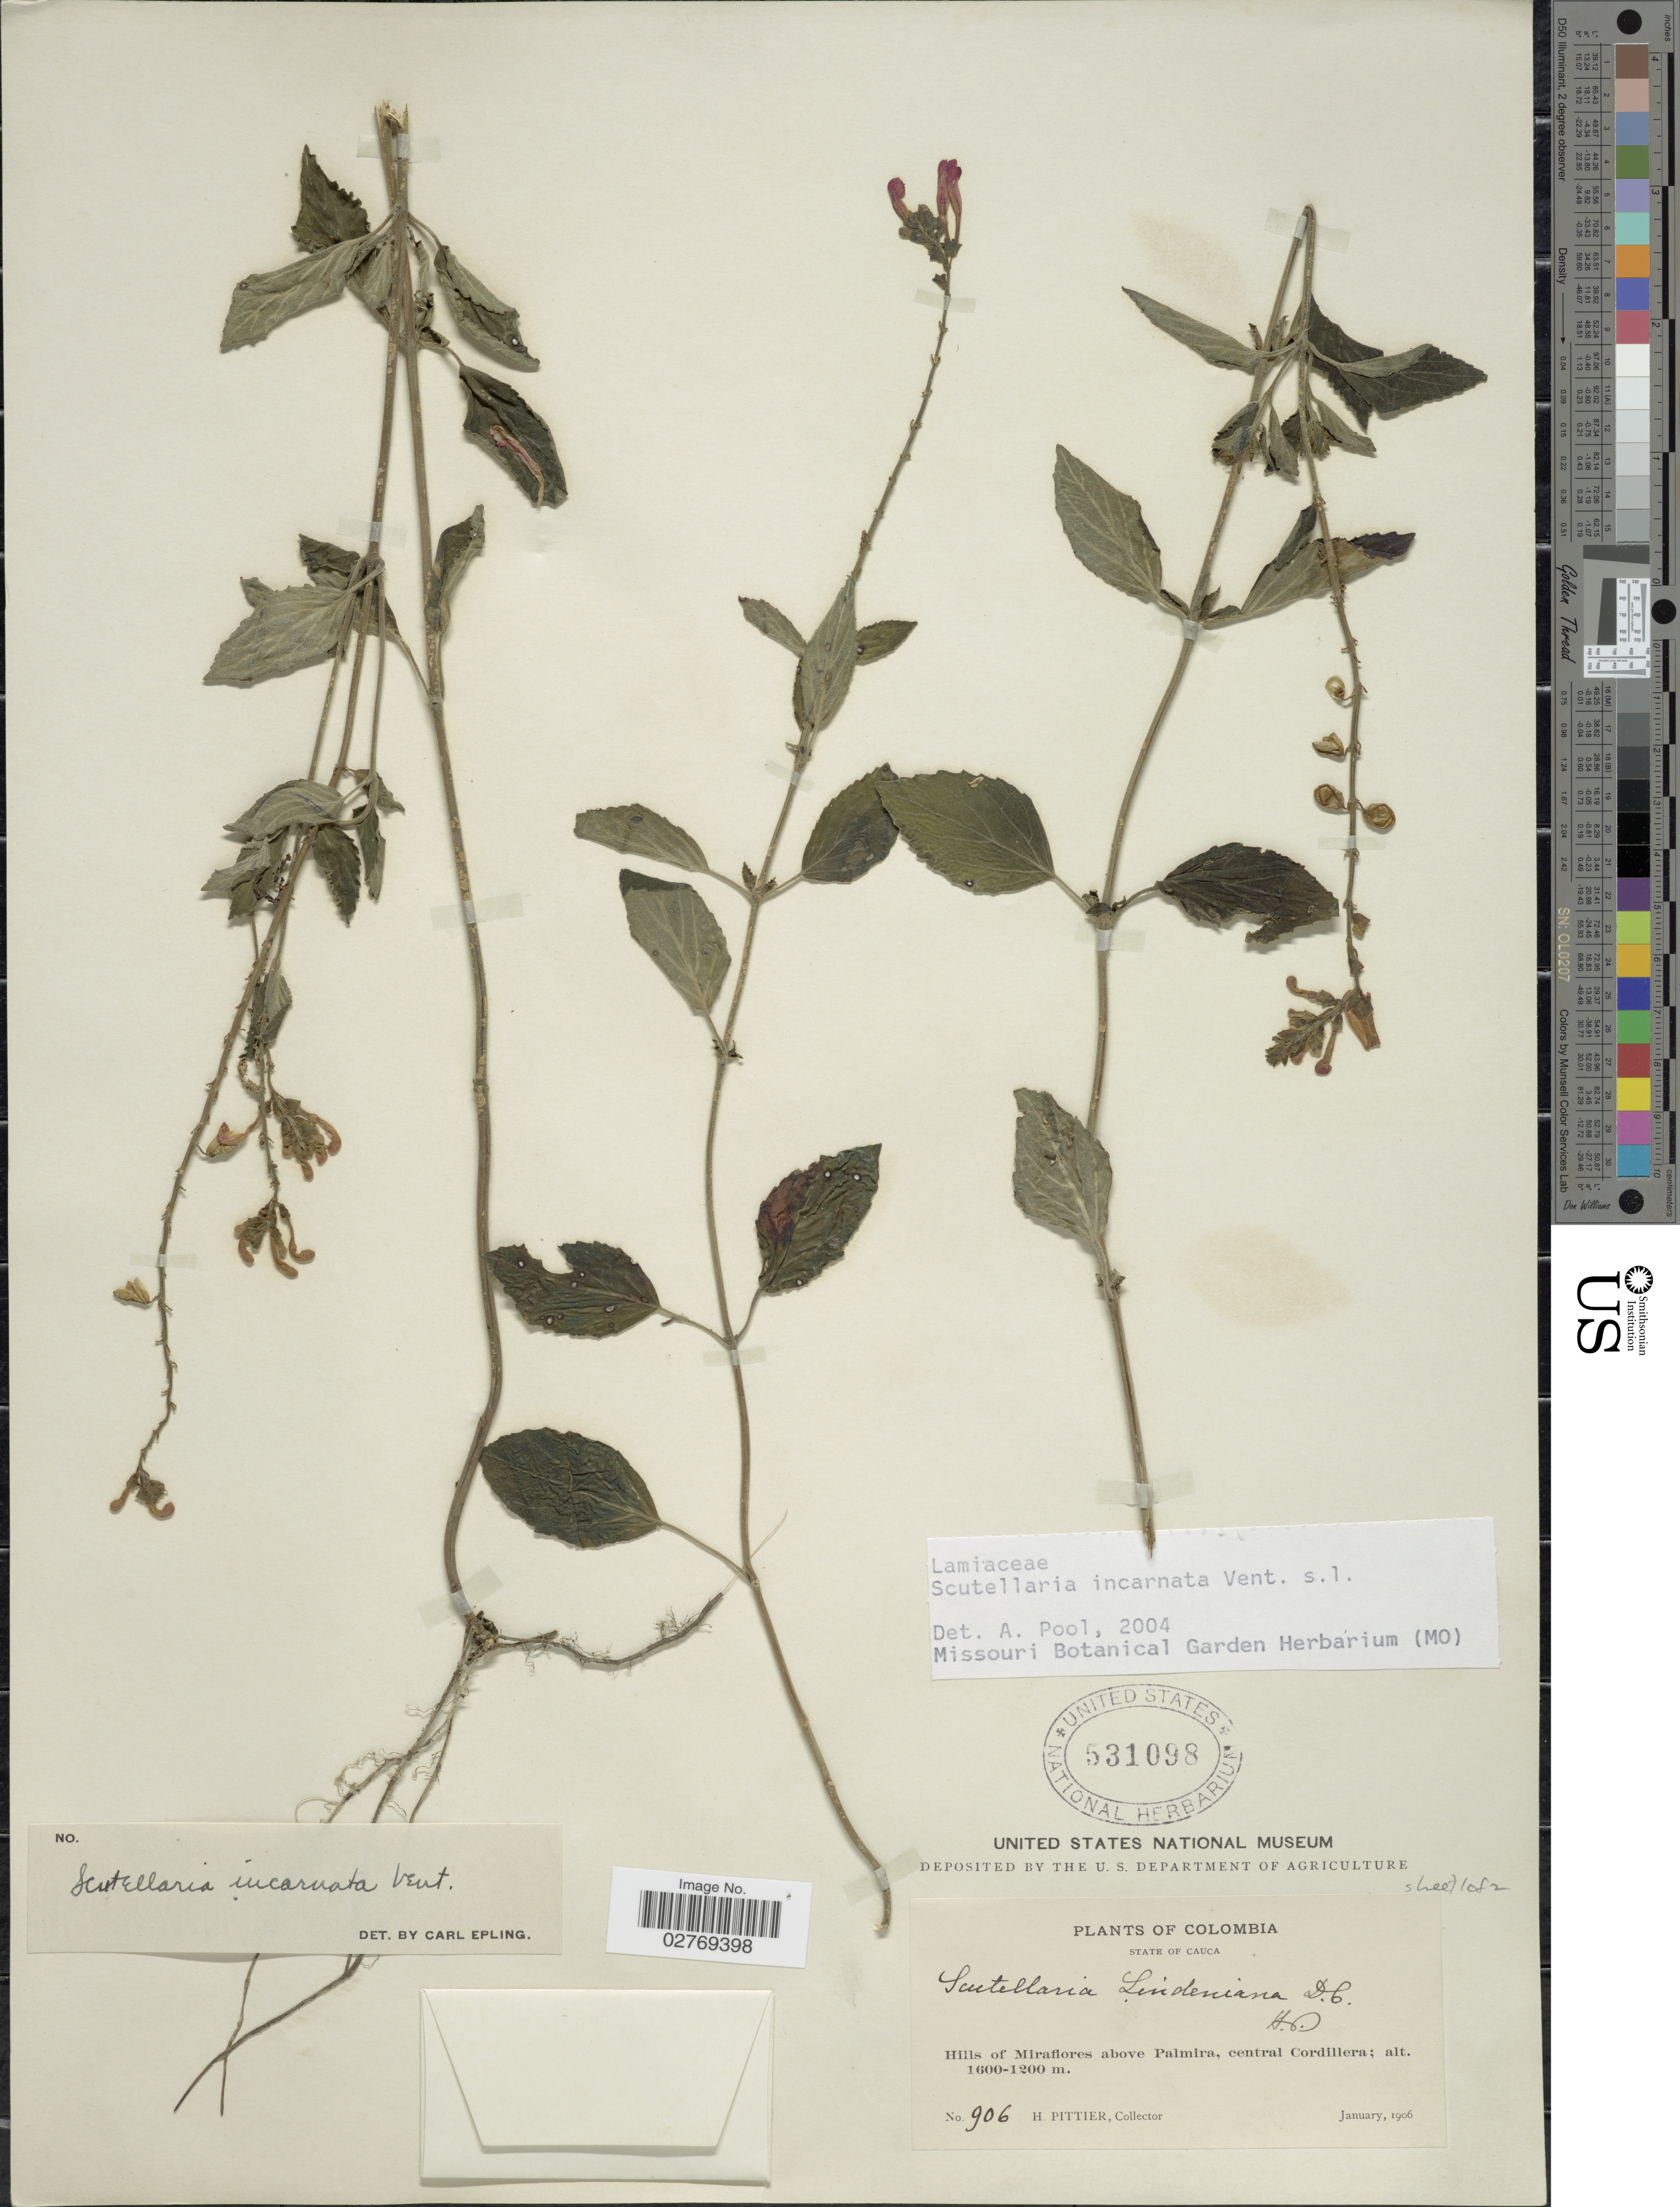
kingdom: Plantae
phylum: Tracheophyta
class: Magnoliopsida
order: Lamiales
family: Lamiaceae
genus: Scutellaria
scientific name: Scutellaria incarnata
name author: Vent.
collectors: H. F. Pittier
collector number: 906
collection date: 1906-01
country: Colombia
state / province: Cauca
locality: Hills of Miraflores above Palmira, central Cordillera.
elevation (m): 1200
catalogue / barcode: US 531098